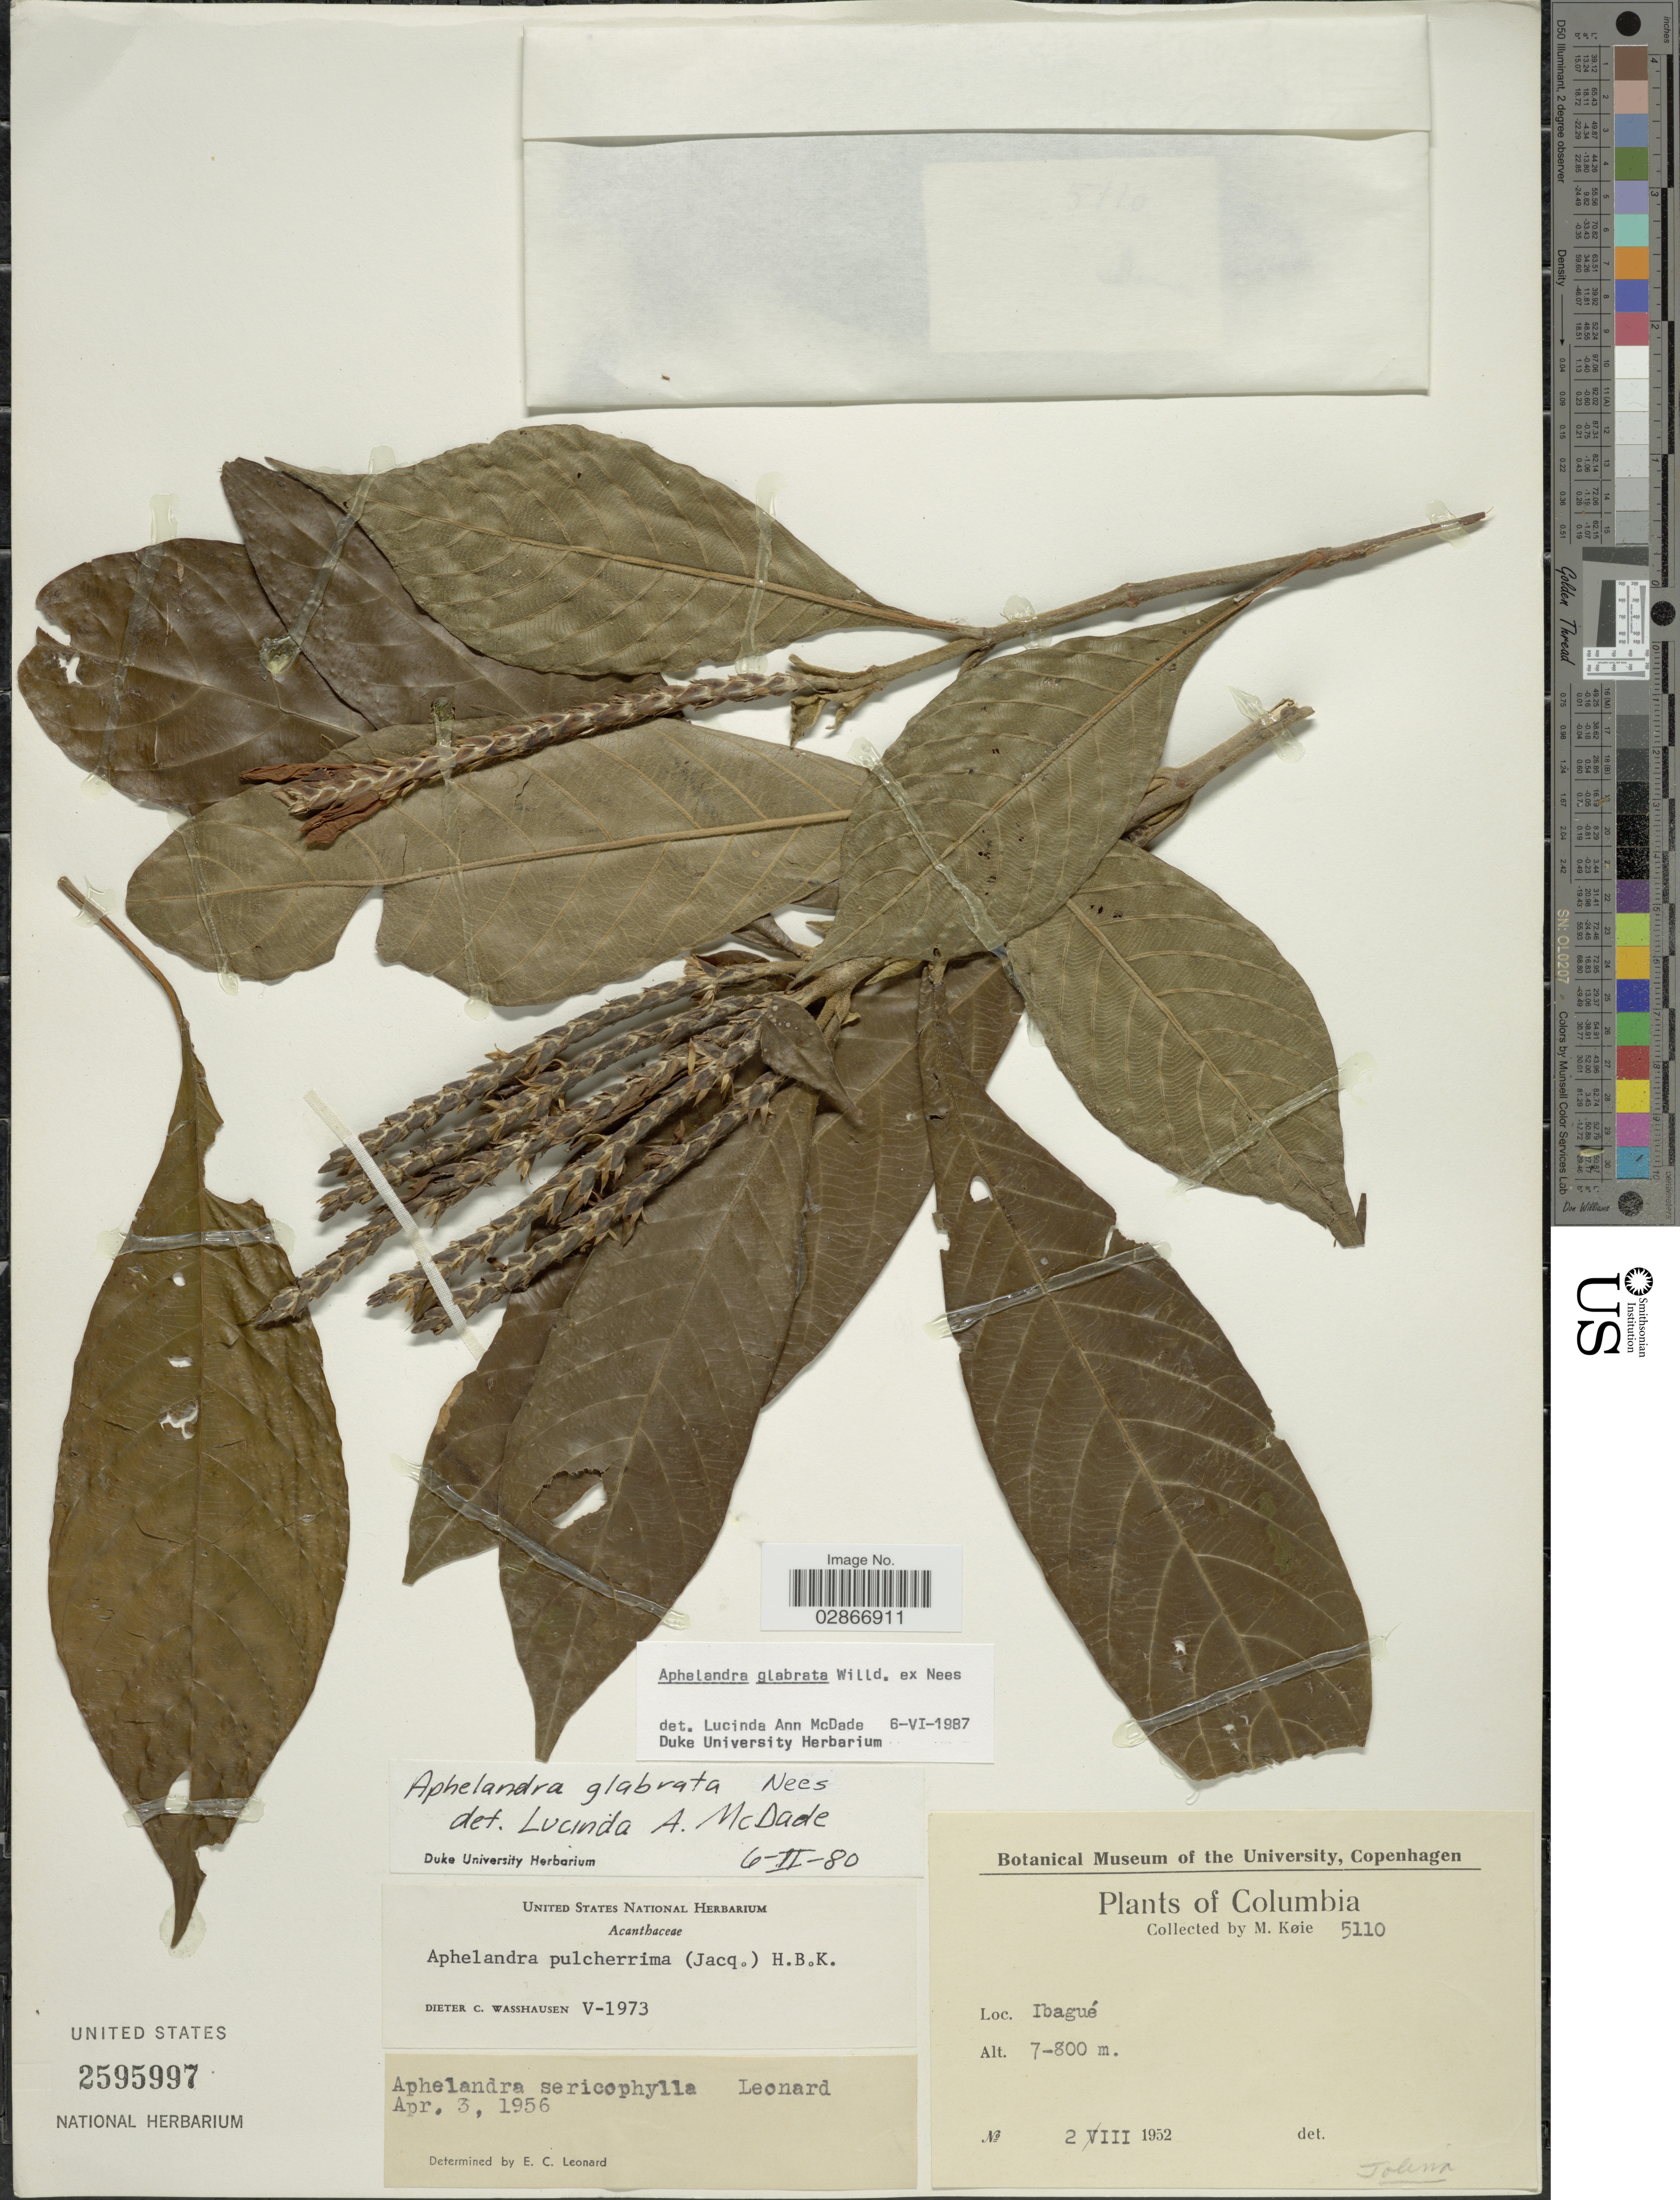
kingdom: Plantae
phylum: Tracheophyta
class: Magnoliopsida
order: Lamiales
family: Acanthaceae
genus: Aphelandra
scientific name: Aphelandra glabrata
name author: Willd. ex Nees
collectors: M. Köie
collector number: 5110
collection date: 1952-03-02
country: Colombia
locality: Ibagué.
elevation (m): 700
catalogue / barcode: US 2595997